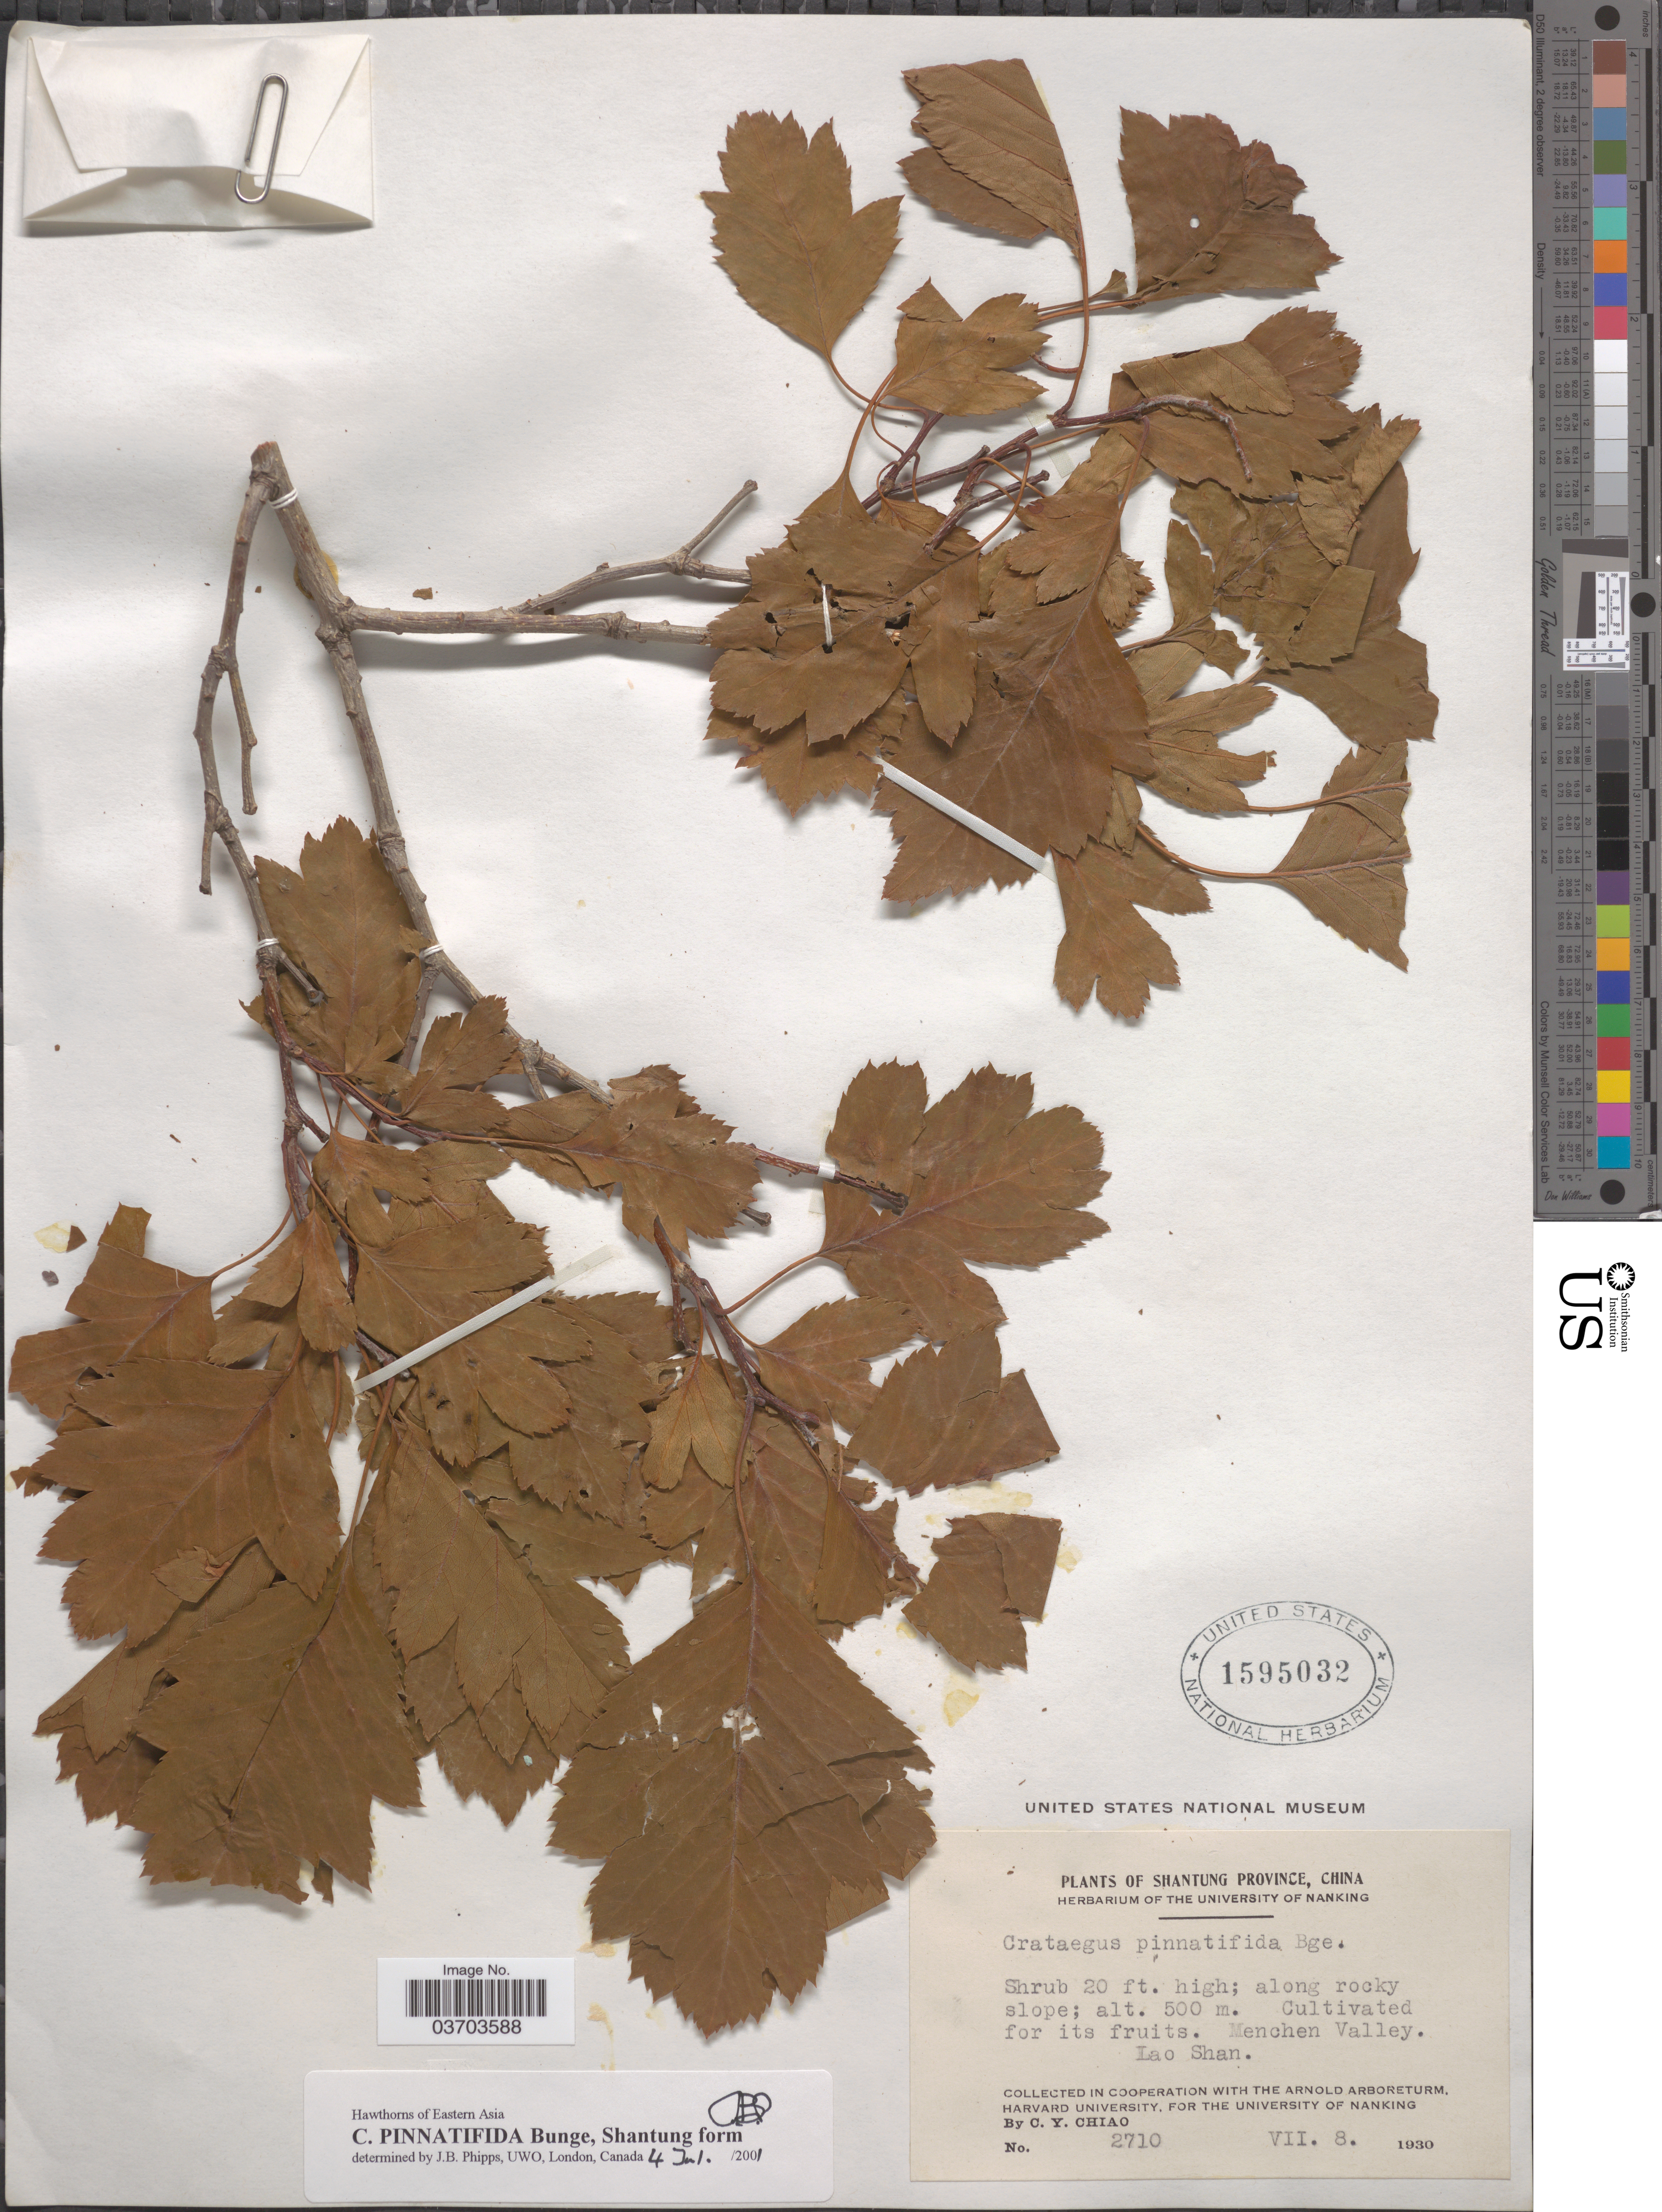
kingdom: Plantae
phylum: Tracheophyta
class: Magnoliopsida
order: Rosales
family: Rosaceae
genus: Crataegus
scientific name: Crataegus pinnatifida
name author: Bunge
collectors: C. Y. Chiao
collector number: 2710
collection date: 1930-07-08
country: China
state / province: Shandong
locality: Shantung Province. Menchen Valley. Lao Shan.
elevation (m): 500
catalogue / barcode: US 1595032